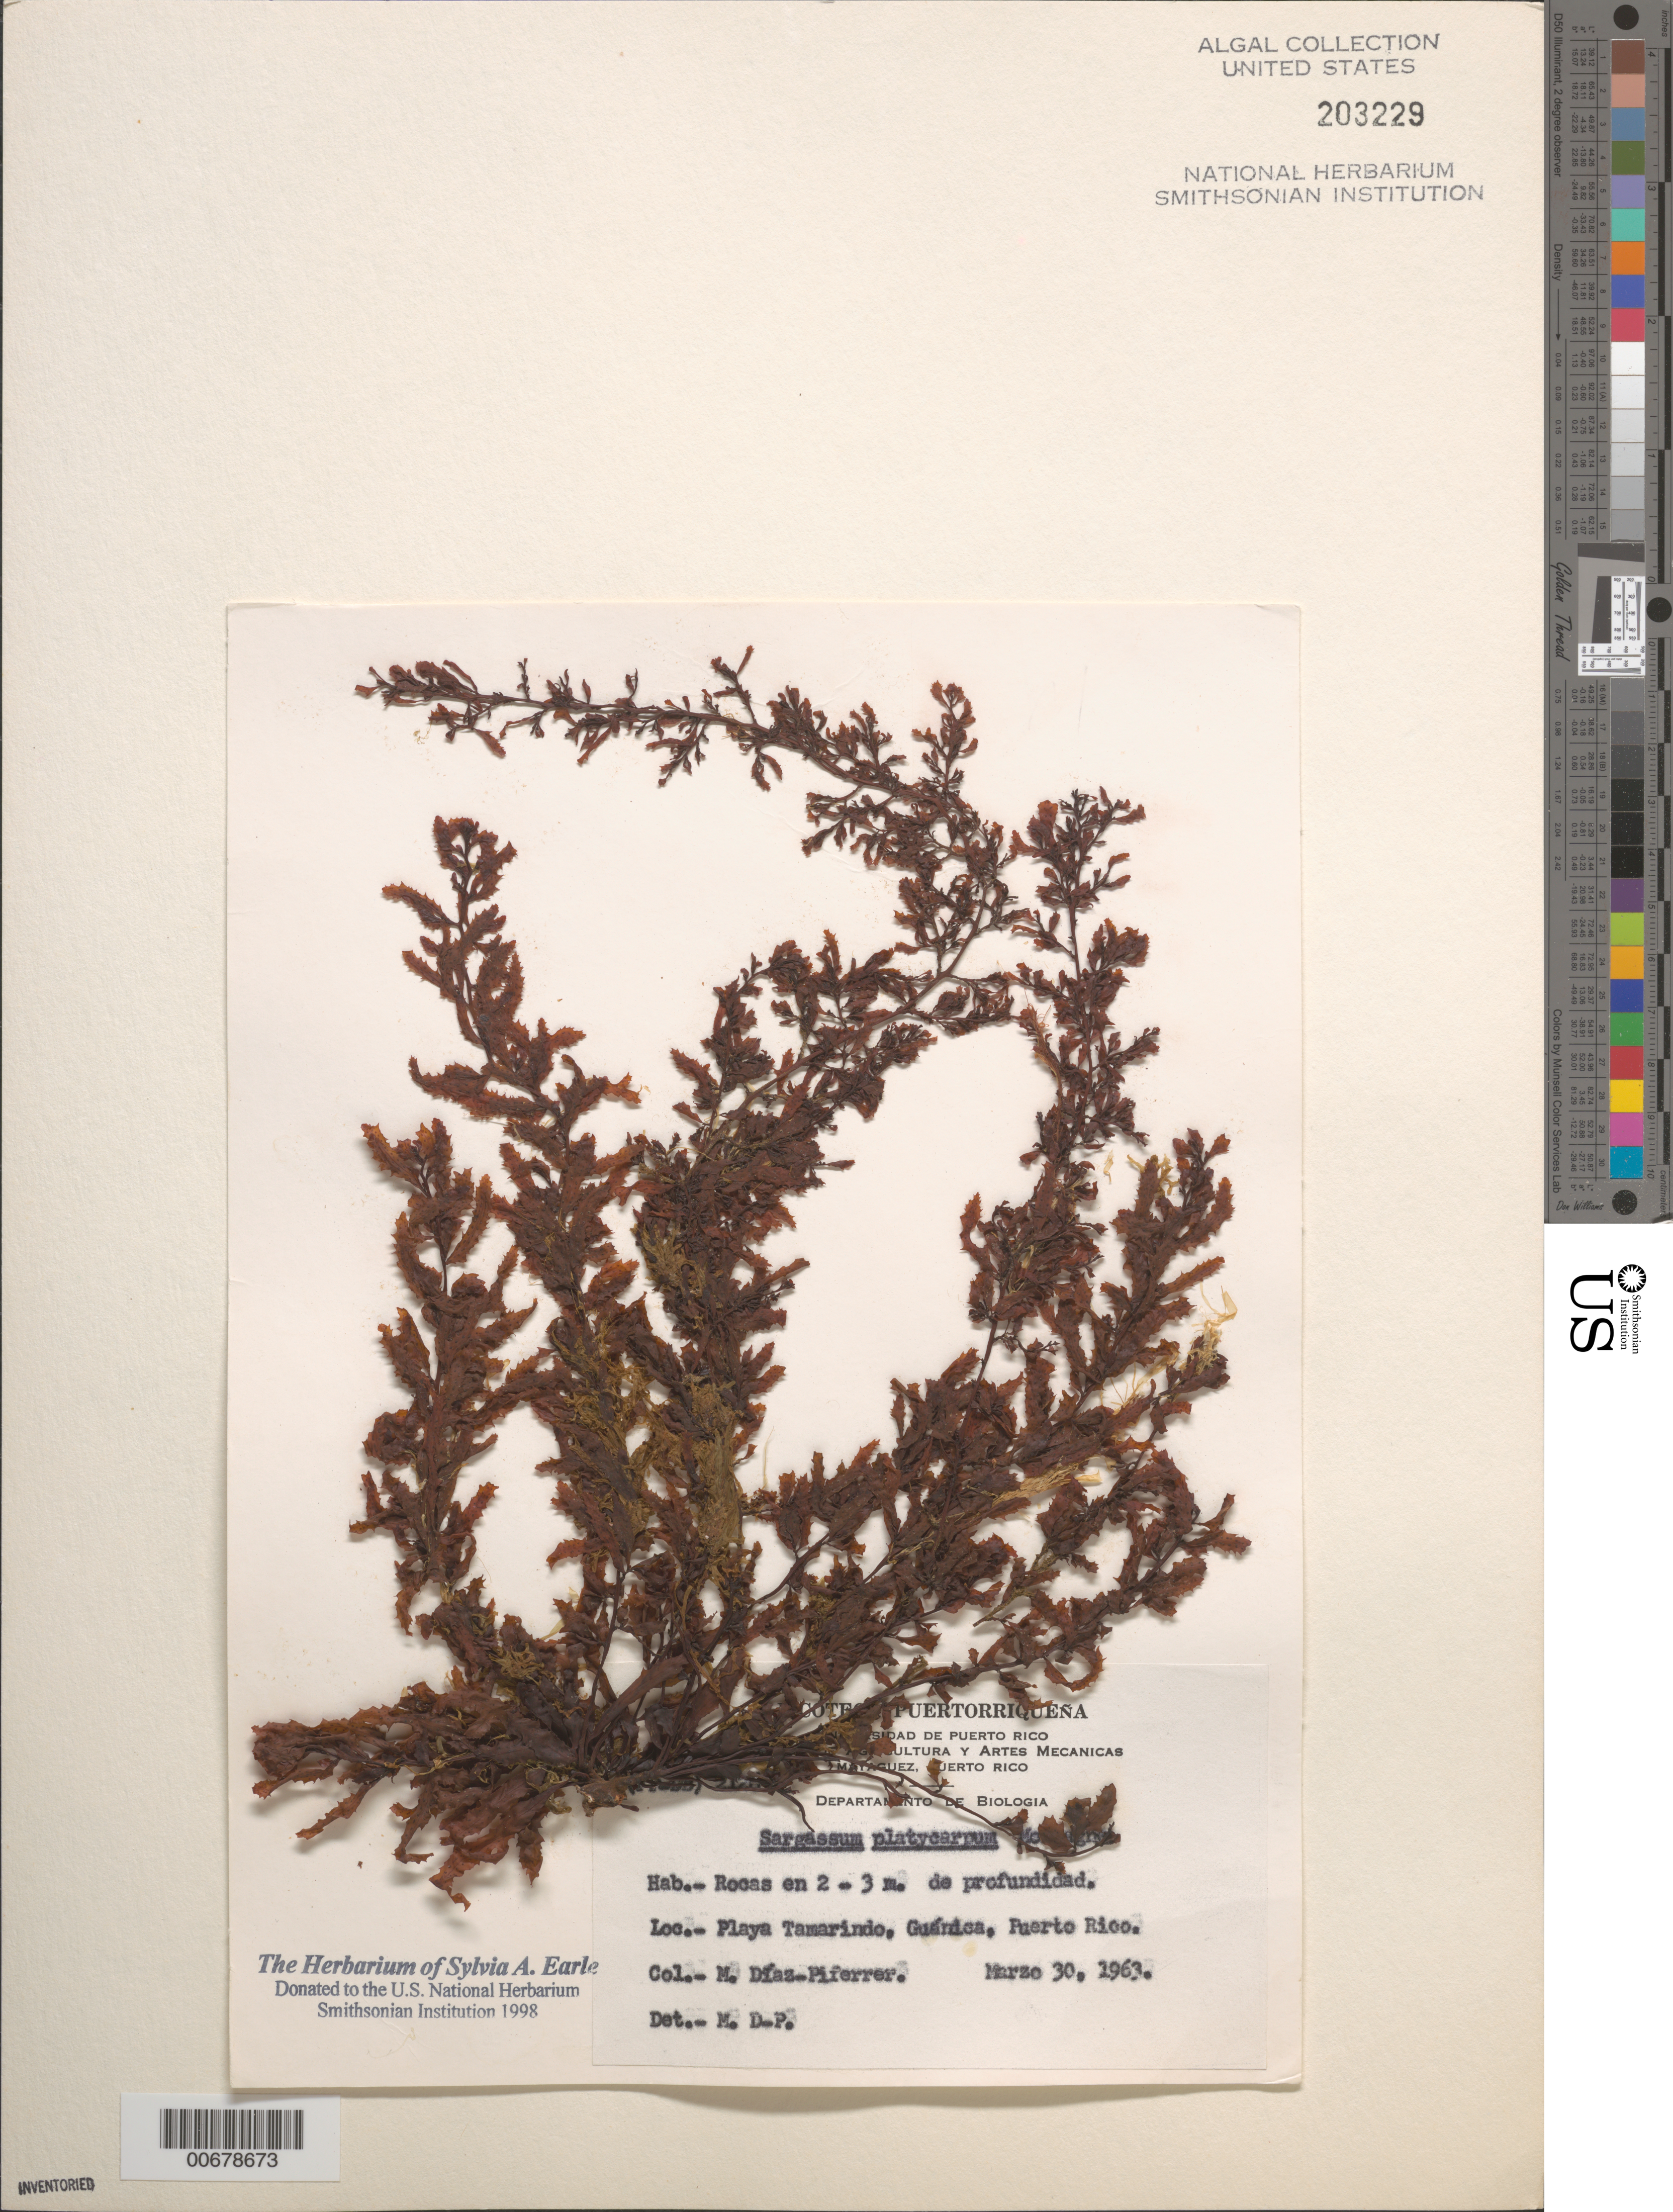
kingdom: Chromista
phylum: Ochrophyta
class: Phaeophyceae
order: Fucales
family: Sargassaceae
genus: Sargassum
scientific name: Sargassum platycarpum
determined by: Diaz-Piferrer, M.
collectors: M. Diaz-Piferrer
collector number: (FP-DB) 2126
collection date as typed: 30 Mar 1963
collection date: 1963-03-30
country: Puerto Rico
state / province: Guanica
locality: Playa Tamarindo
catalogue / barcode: US 203229